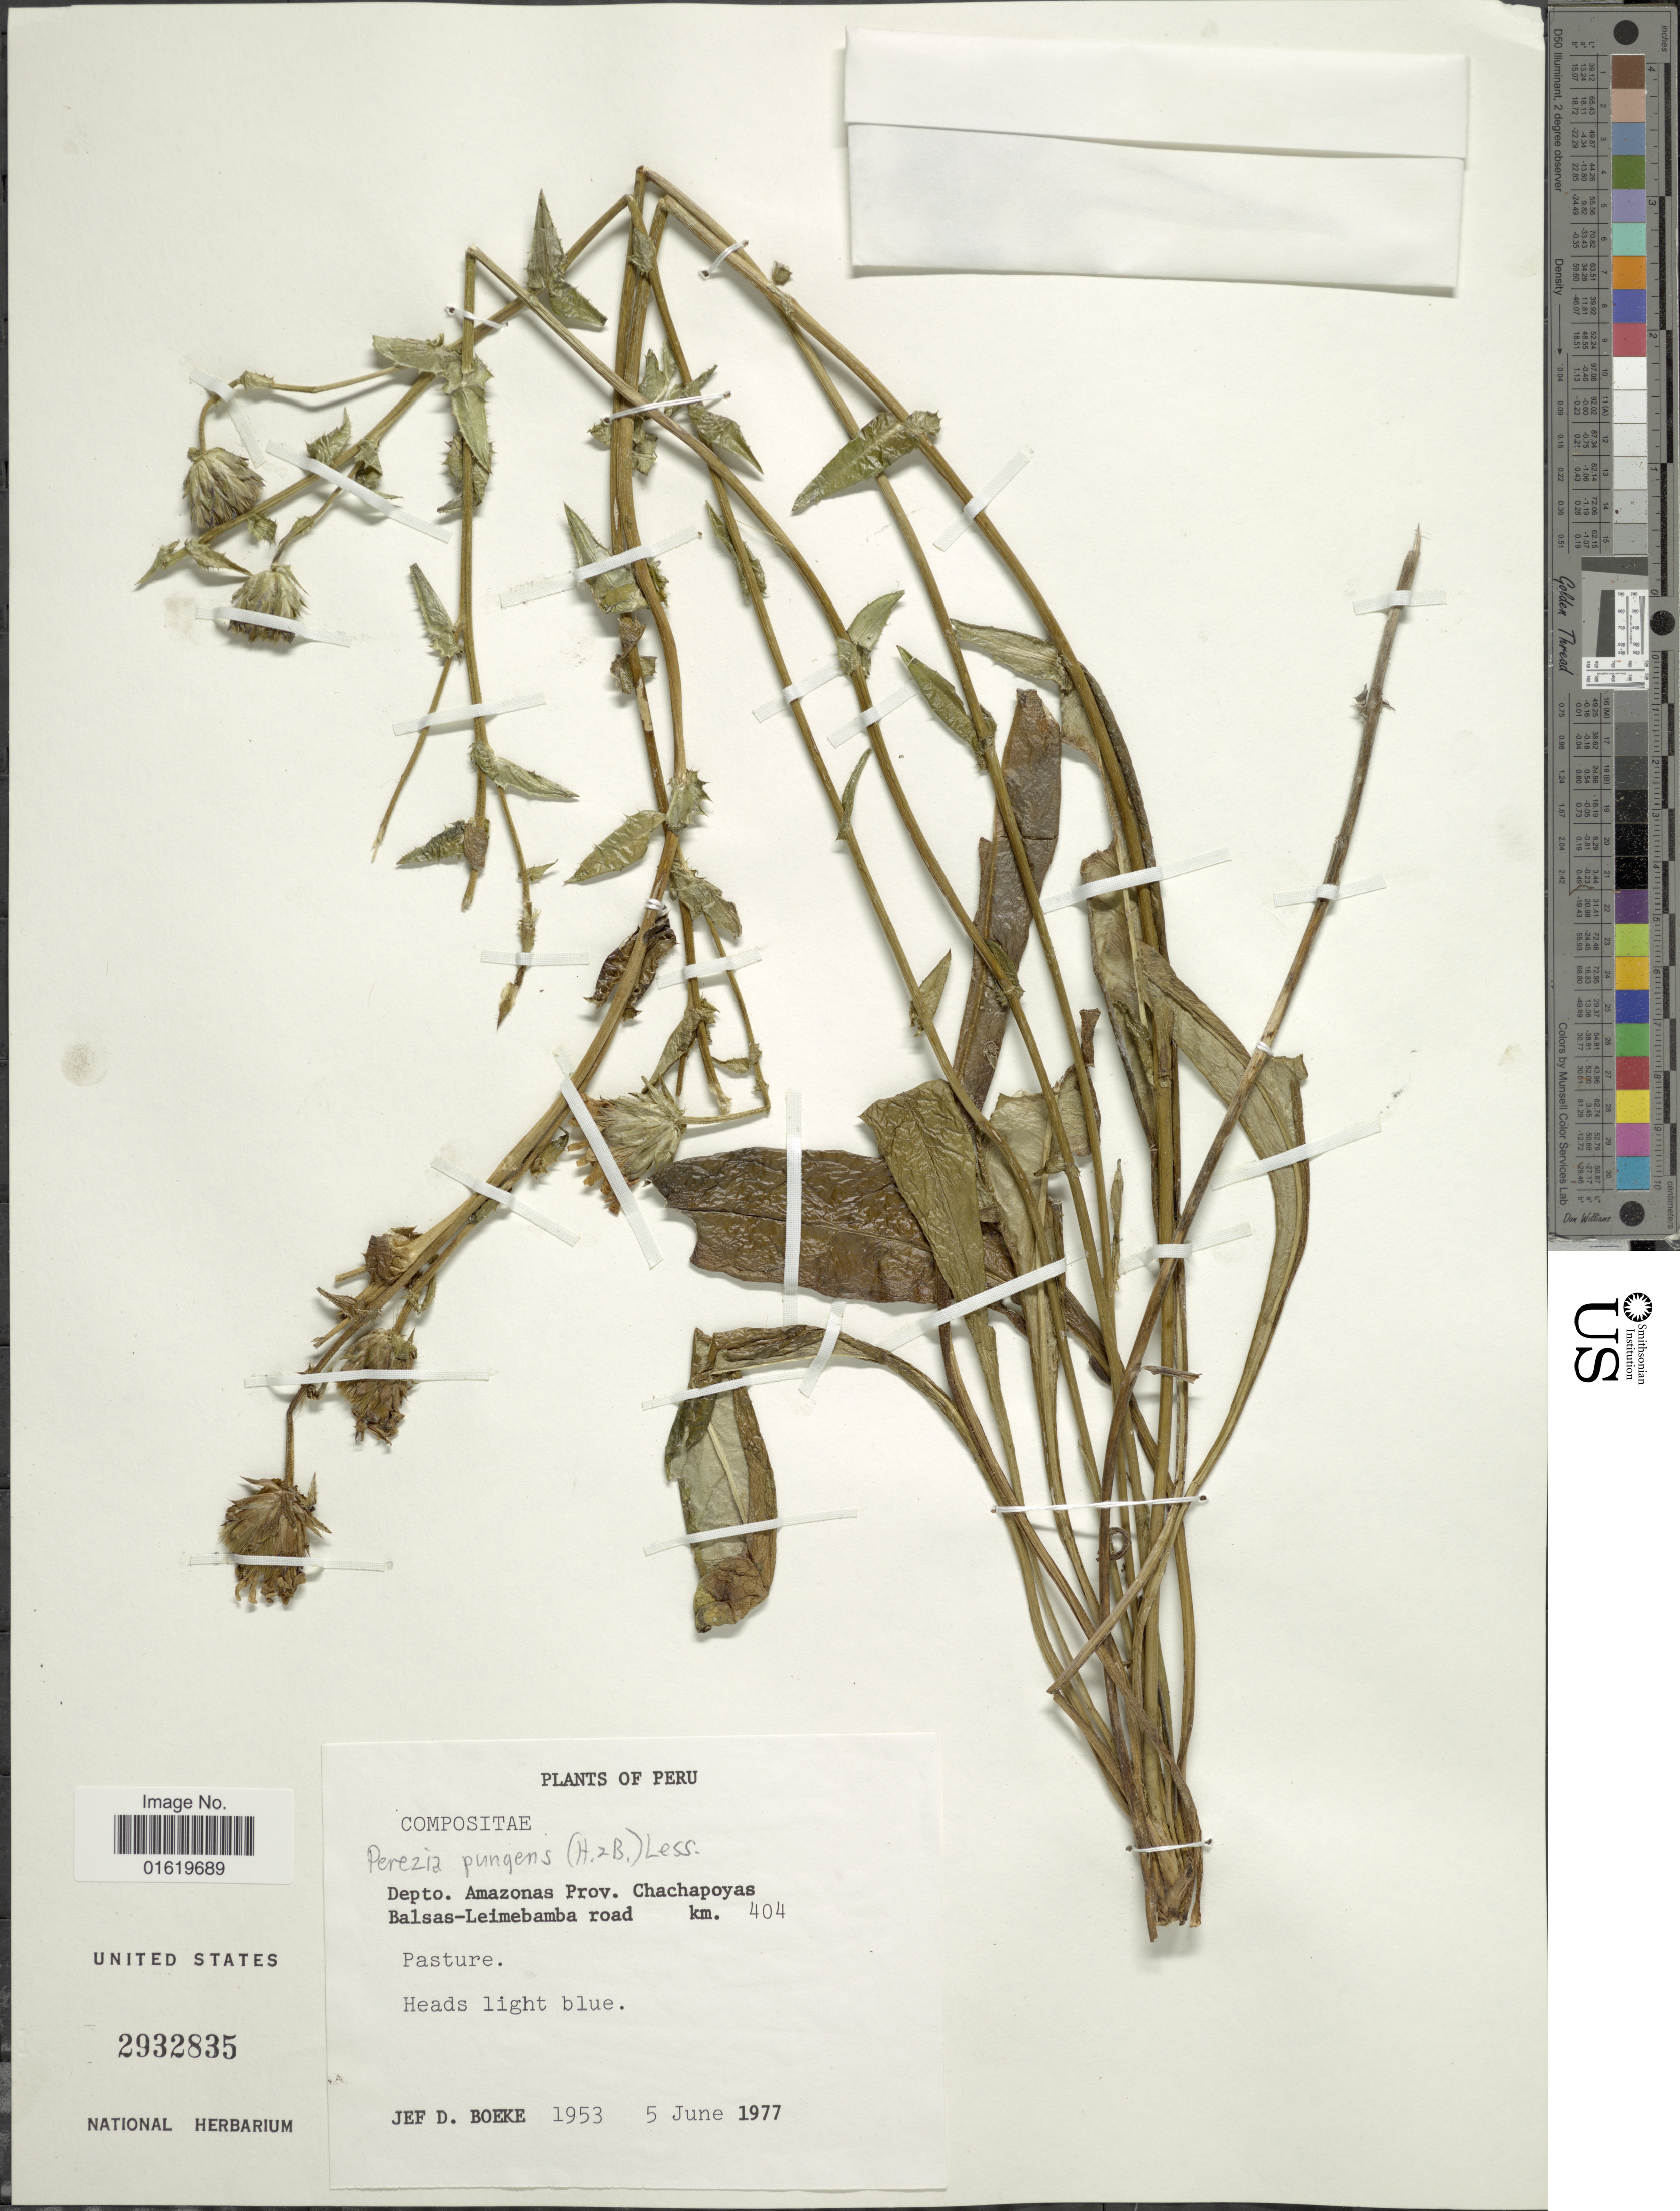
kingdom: Plantae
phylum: Tracheophyta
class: Magnoliopsida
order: Asterales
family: Asteraceae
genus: Perezia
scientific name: Perezia pungens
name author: (Humb. & Bonpl.) Less.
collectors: J. D. Boeke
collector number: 1953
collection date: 1977-06-05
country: Peru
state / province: Amazonas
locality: Depto. Amazonas. Prov. Chachapoyas. Balsas-Leimebamba road km. 404.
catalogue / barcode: US 2932835